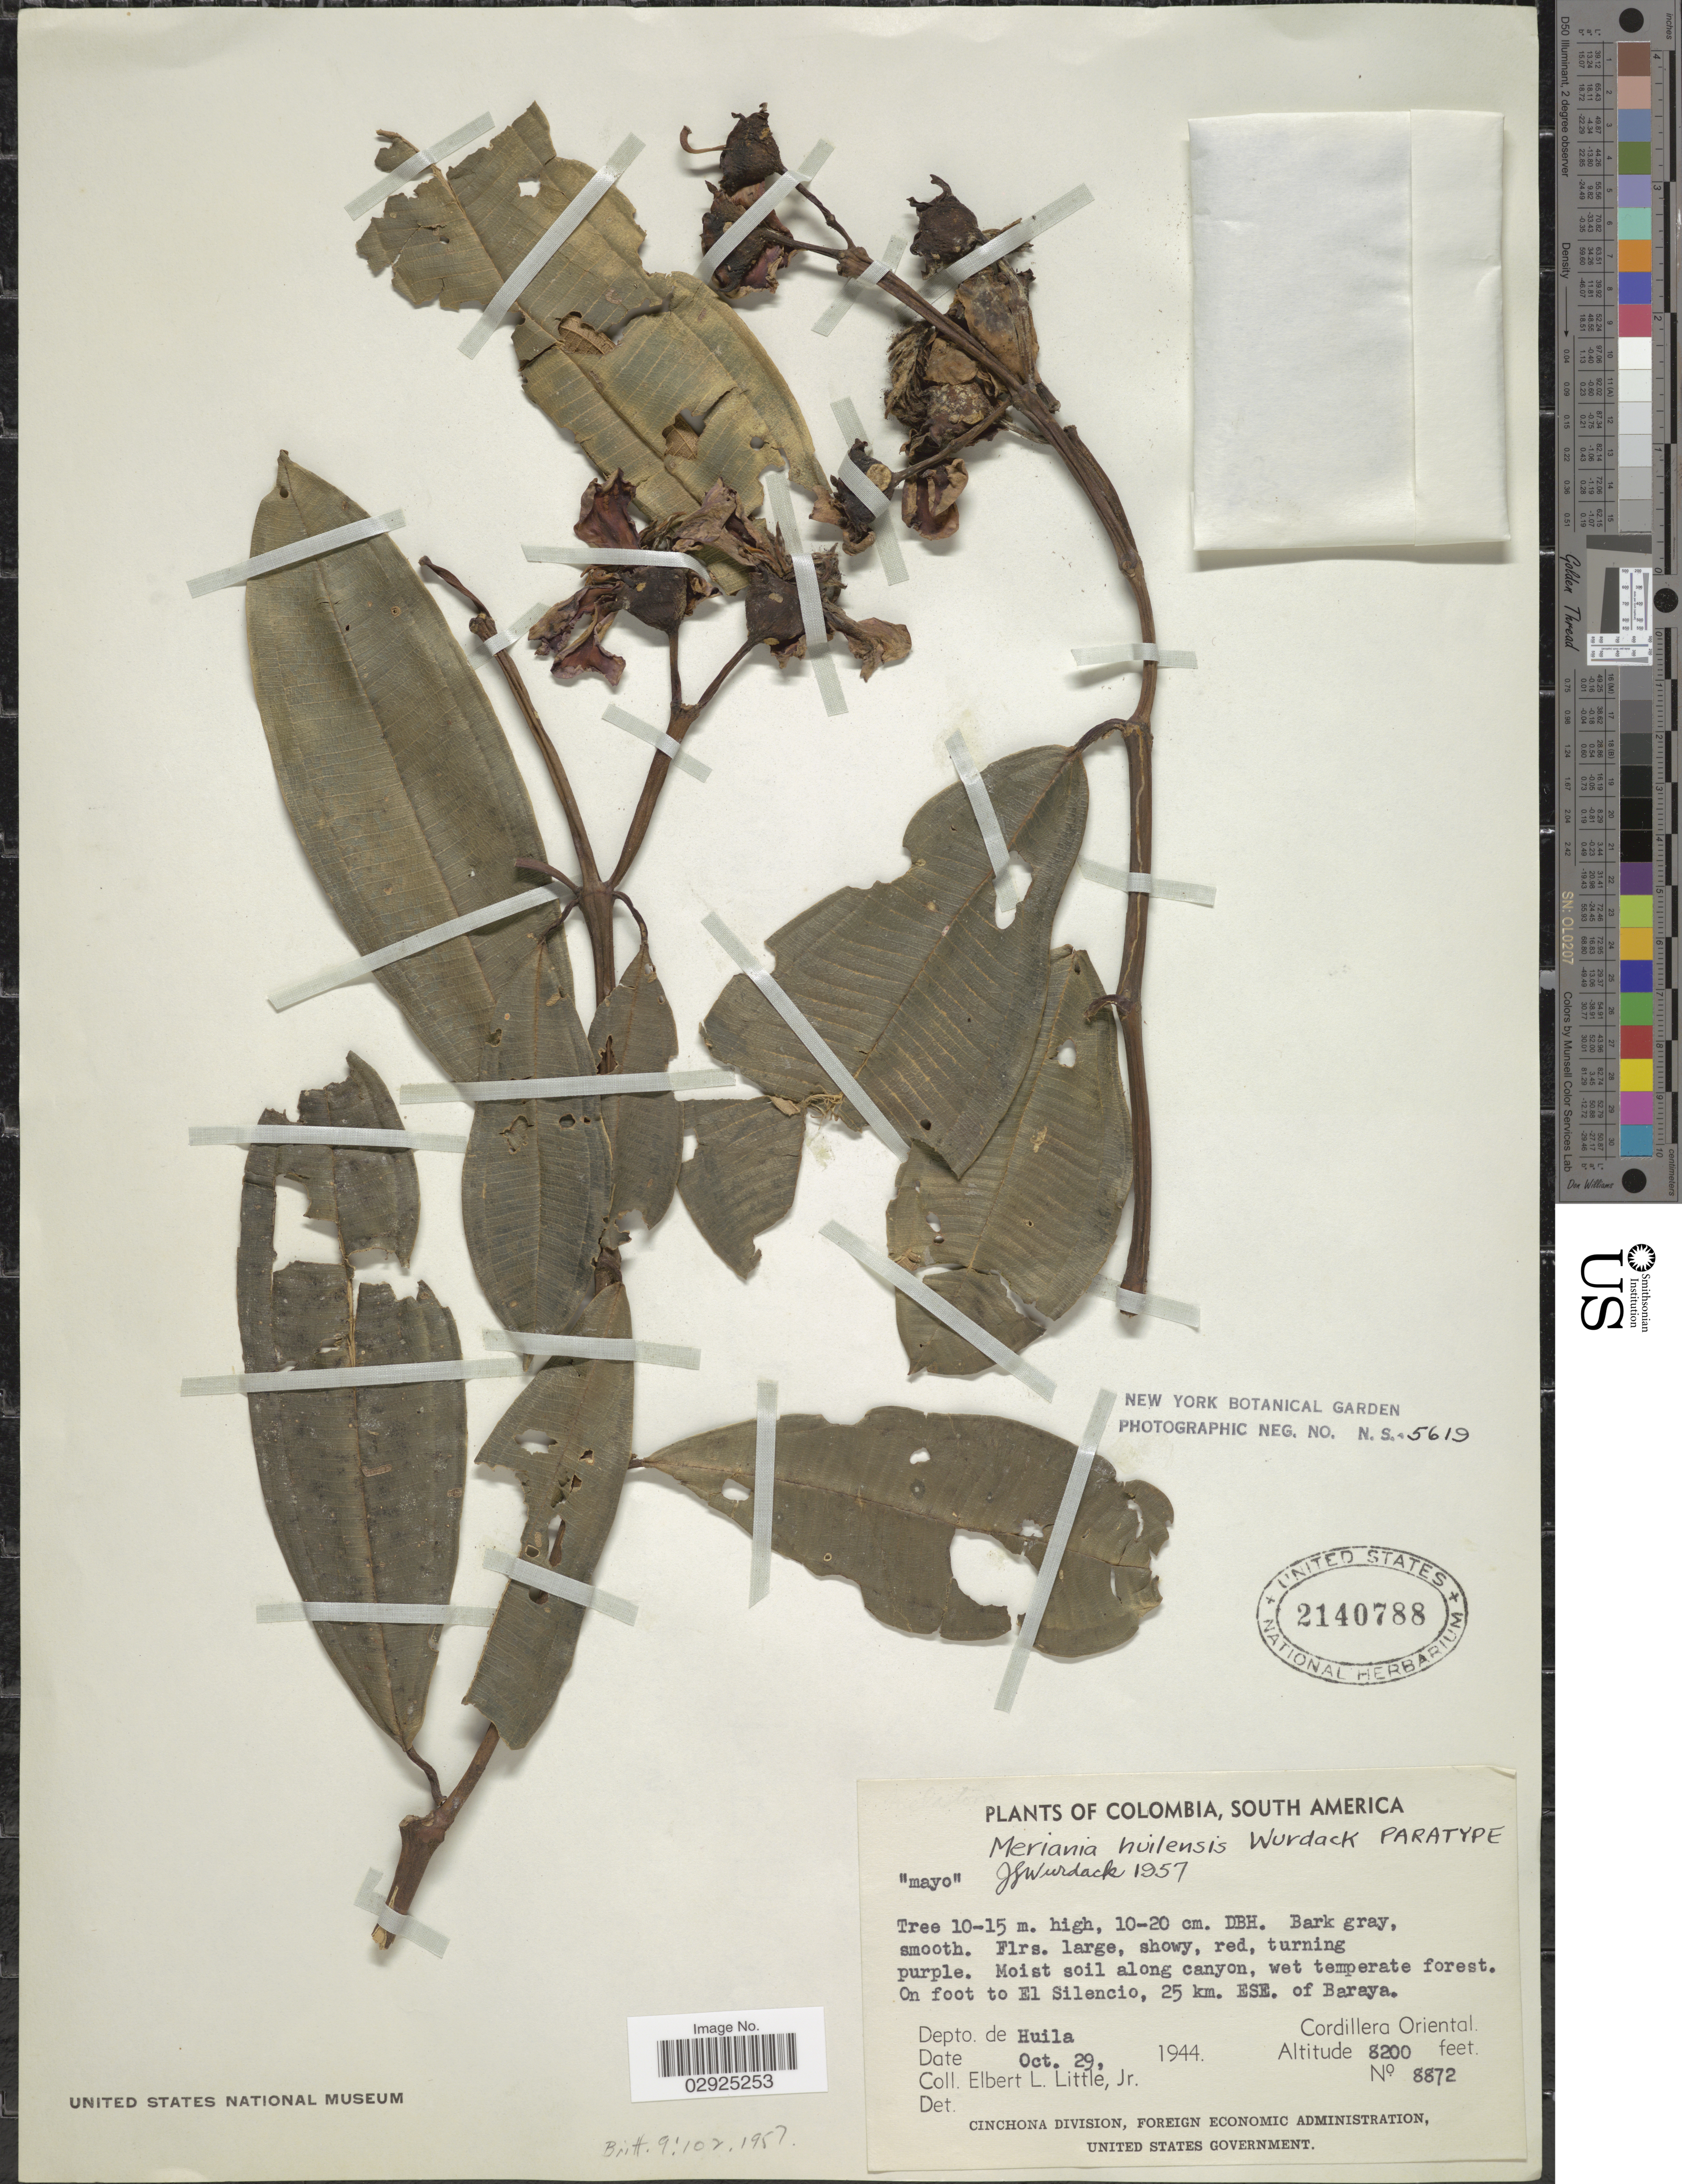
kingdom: Plantae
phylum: Tracheophyta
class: Magnoliopsida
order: Myrtales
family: Melastomataceae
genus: Meriania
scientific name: Meriania huilensis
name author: Wurdack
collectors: E. L. Little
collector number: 8872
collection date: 1944-10-29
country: Colombia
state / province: Huila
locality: On foot to El Silencio, 25 km. ESE. of Baraya. Depto. de Huila. Cordillera Oriental.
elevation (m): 2499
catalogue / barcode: US 2140788